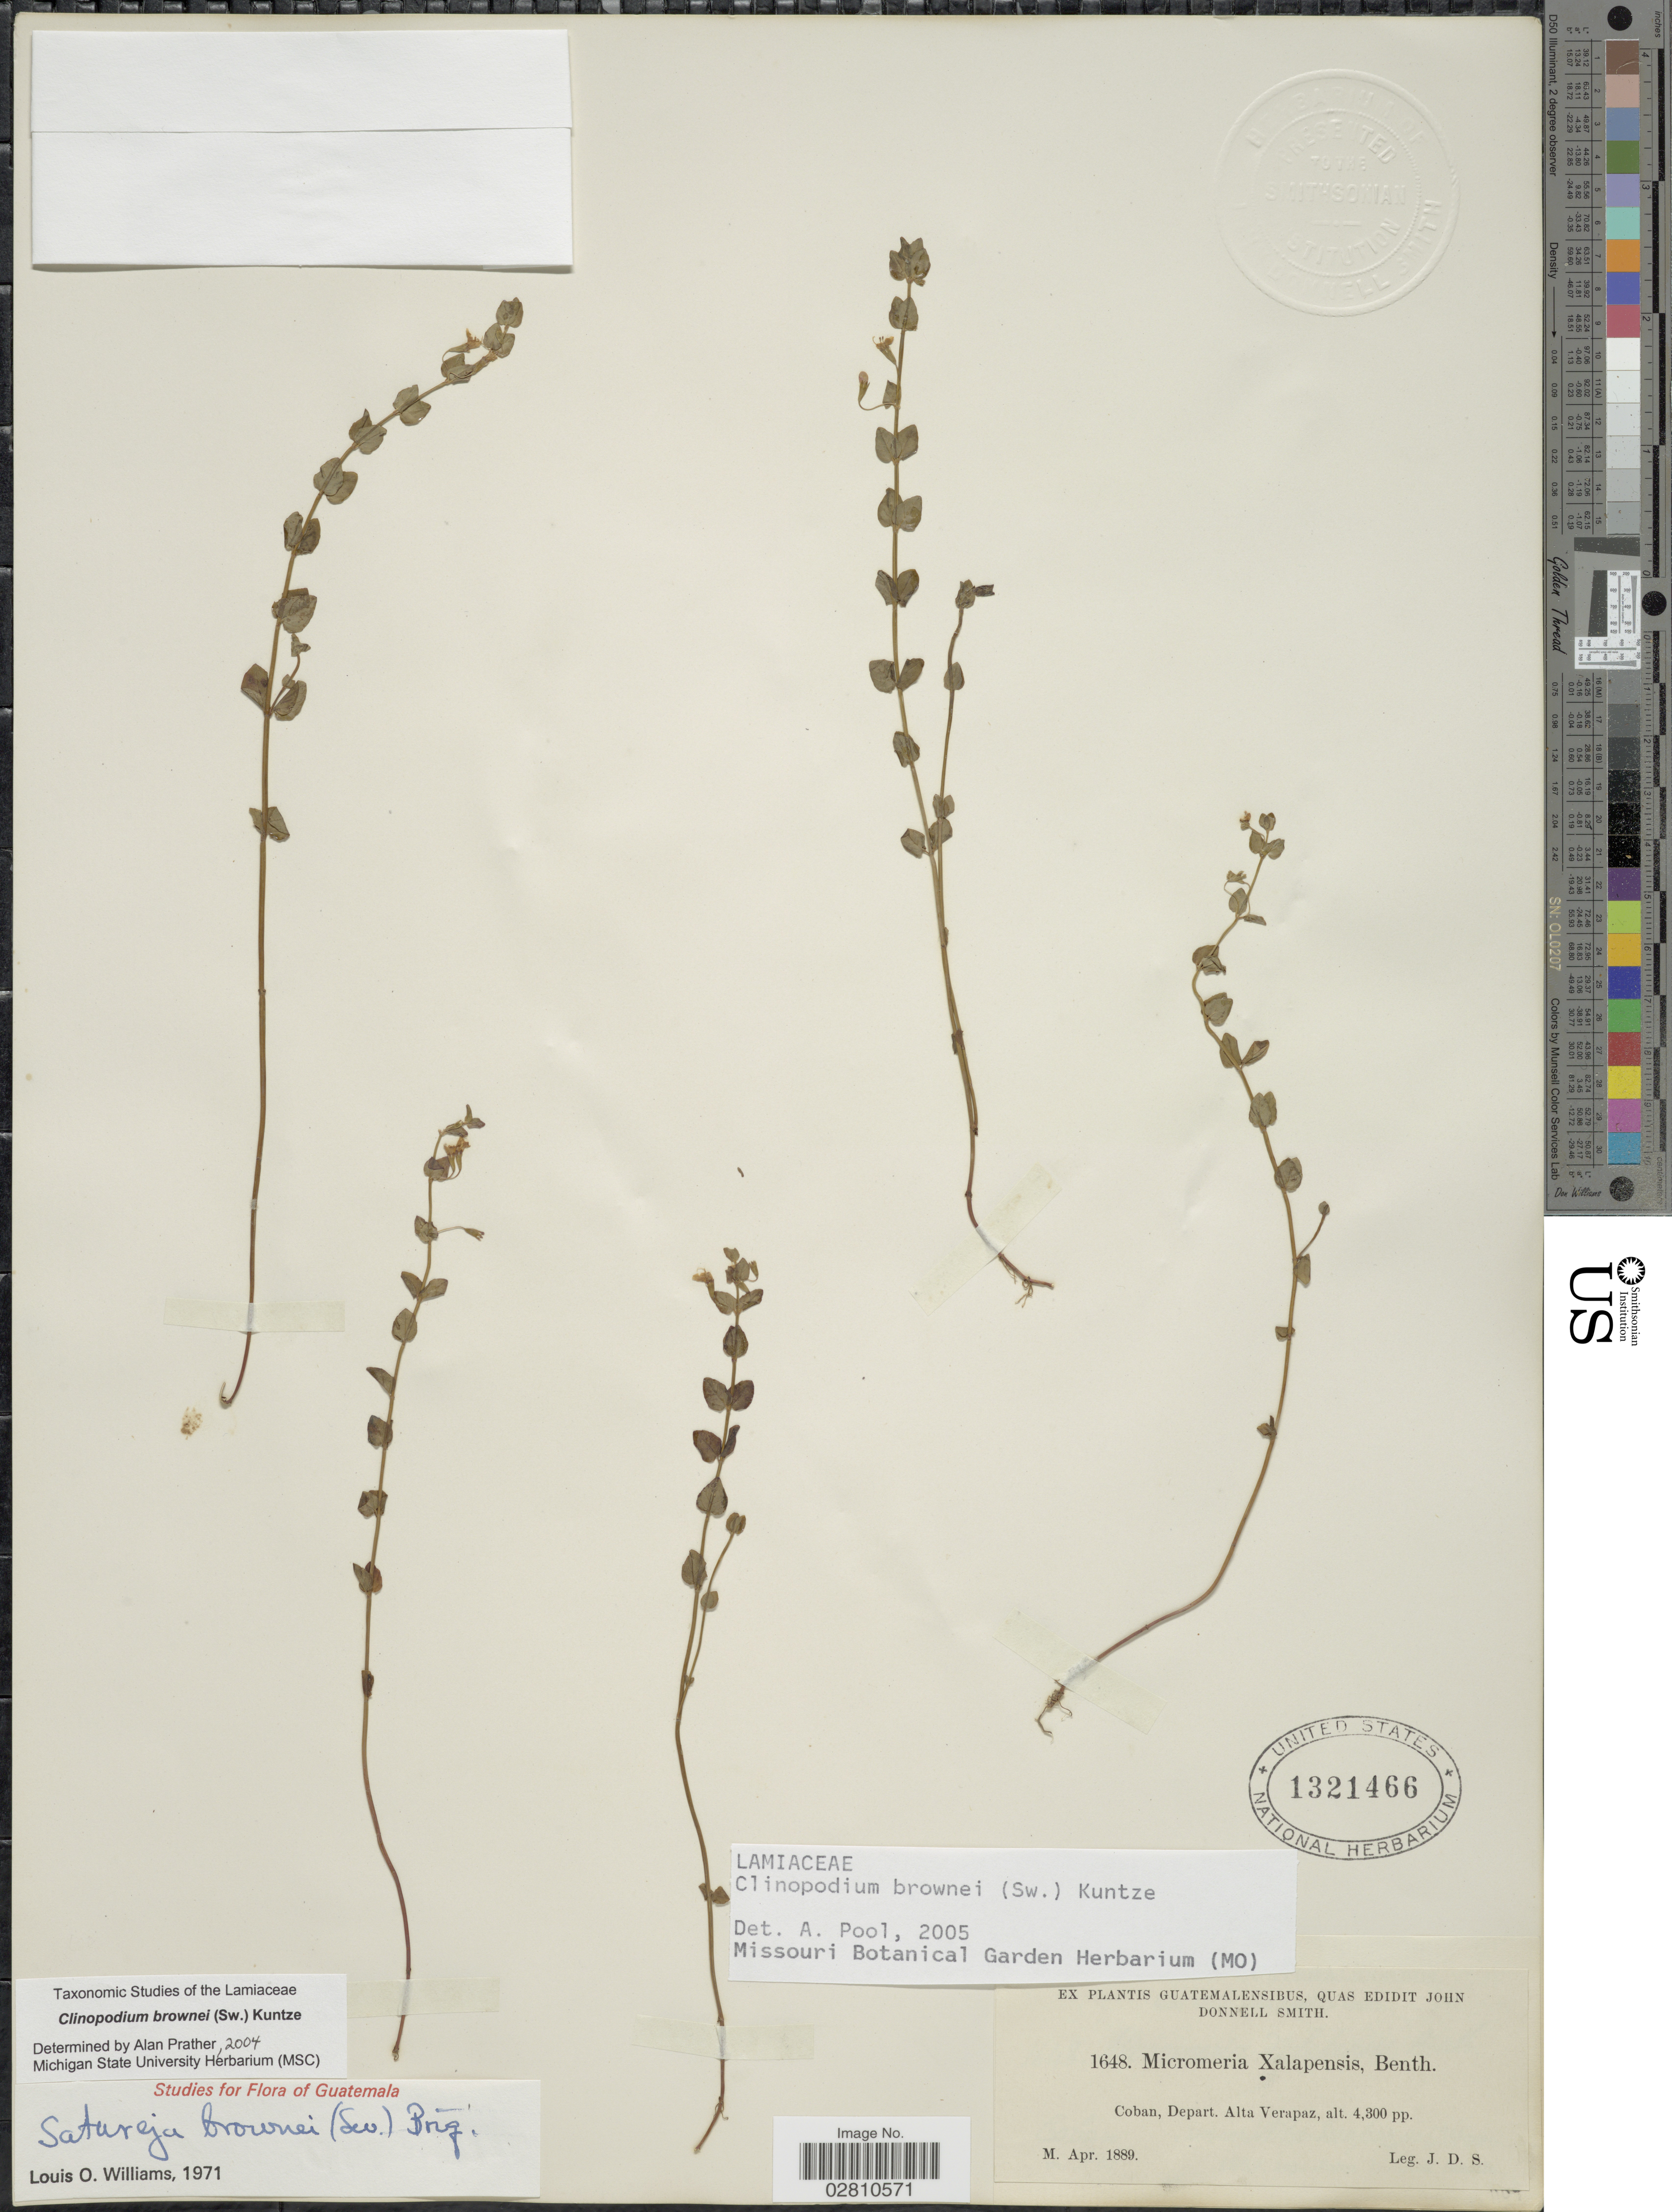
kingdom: Plantae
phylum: Tracheophyta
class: Magnoliopsida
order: Lamiales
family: Lamiaceae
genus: Clinopodium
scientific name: Clinopodium brownei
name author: (Sw.) Kuntze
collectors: J. Donnell Smith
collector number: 1648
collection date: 1889-04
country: Guatemala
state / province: Alta Verapaz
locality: Coban, Depart. Alta Verapaz.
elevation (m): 1311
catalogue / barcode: US 1321466